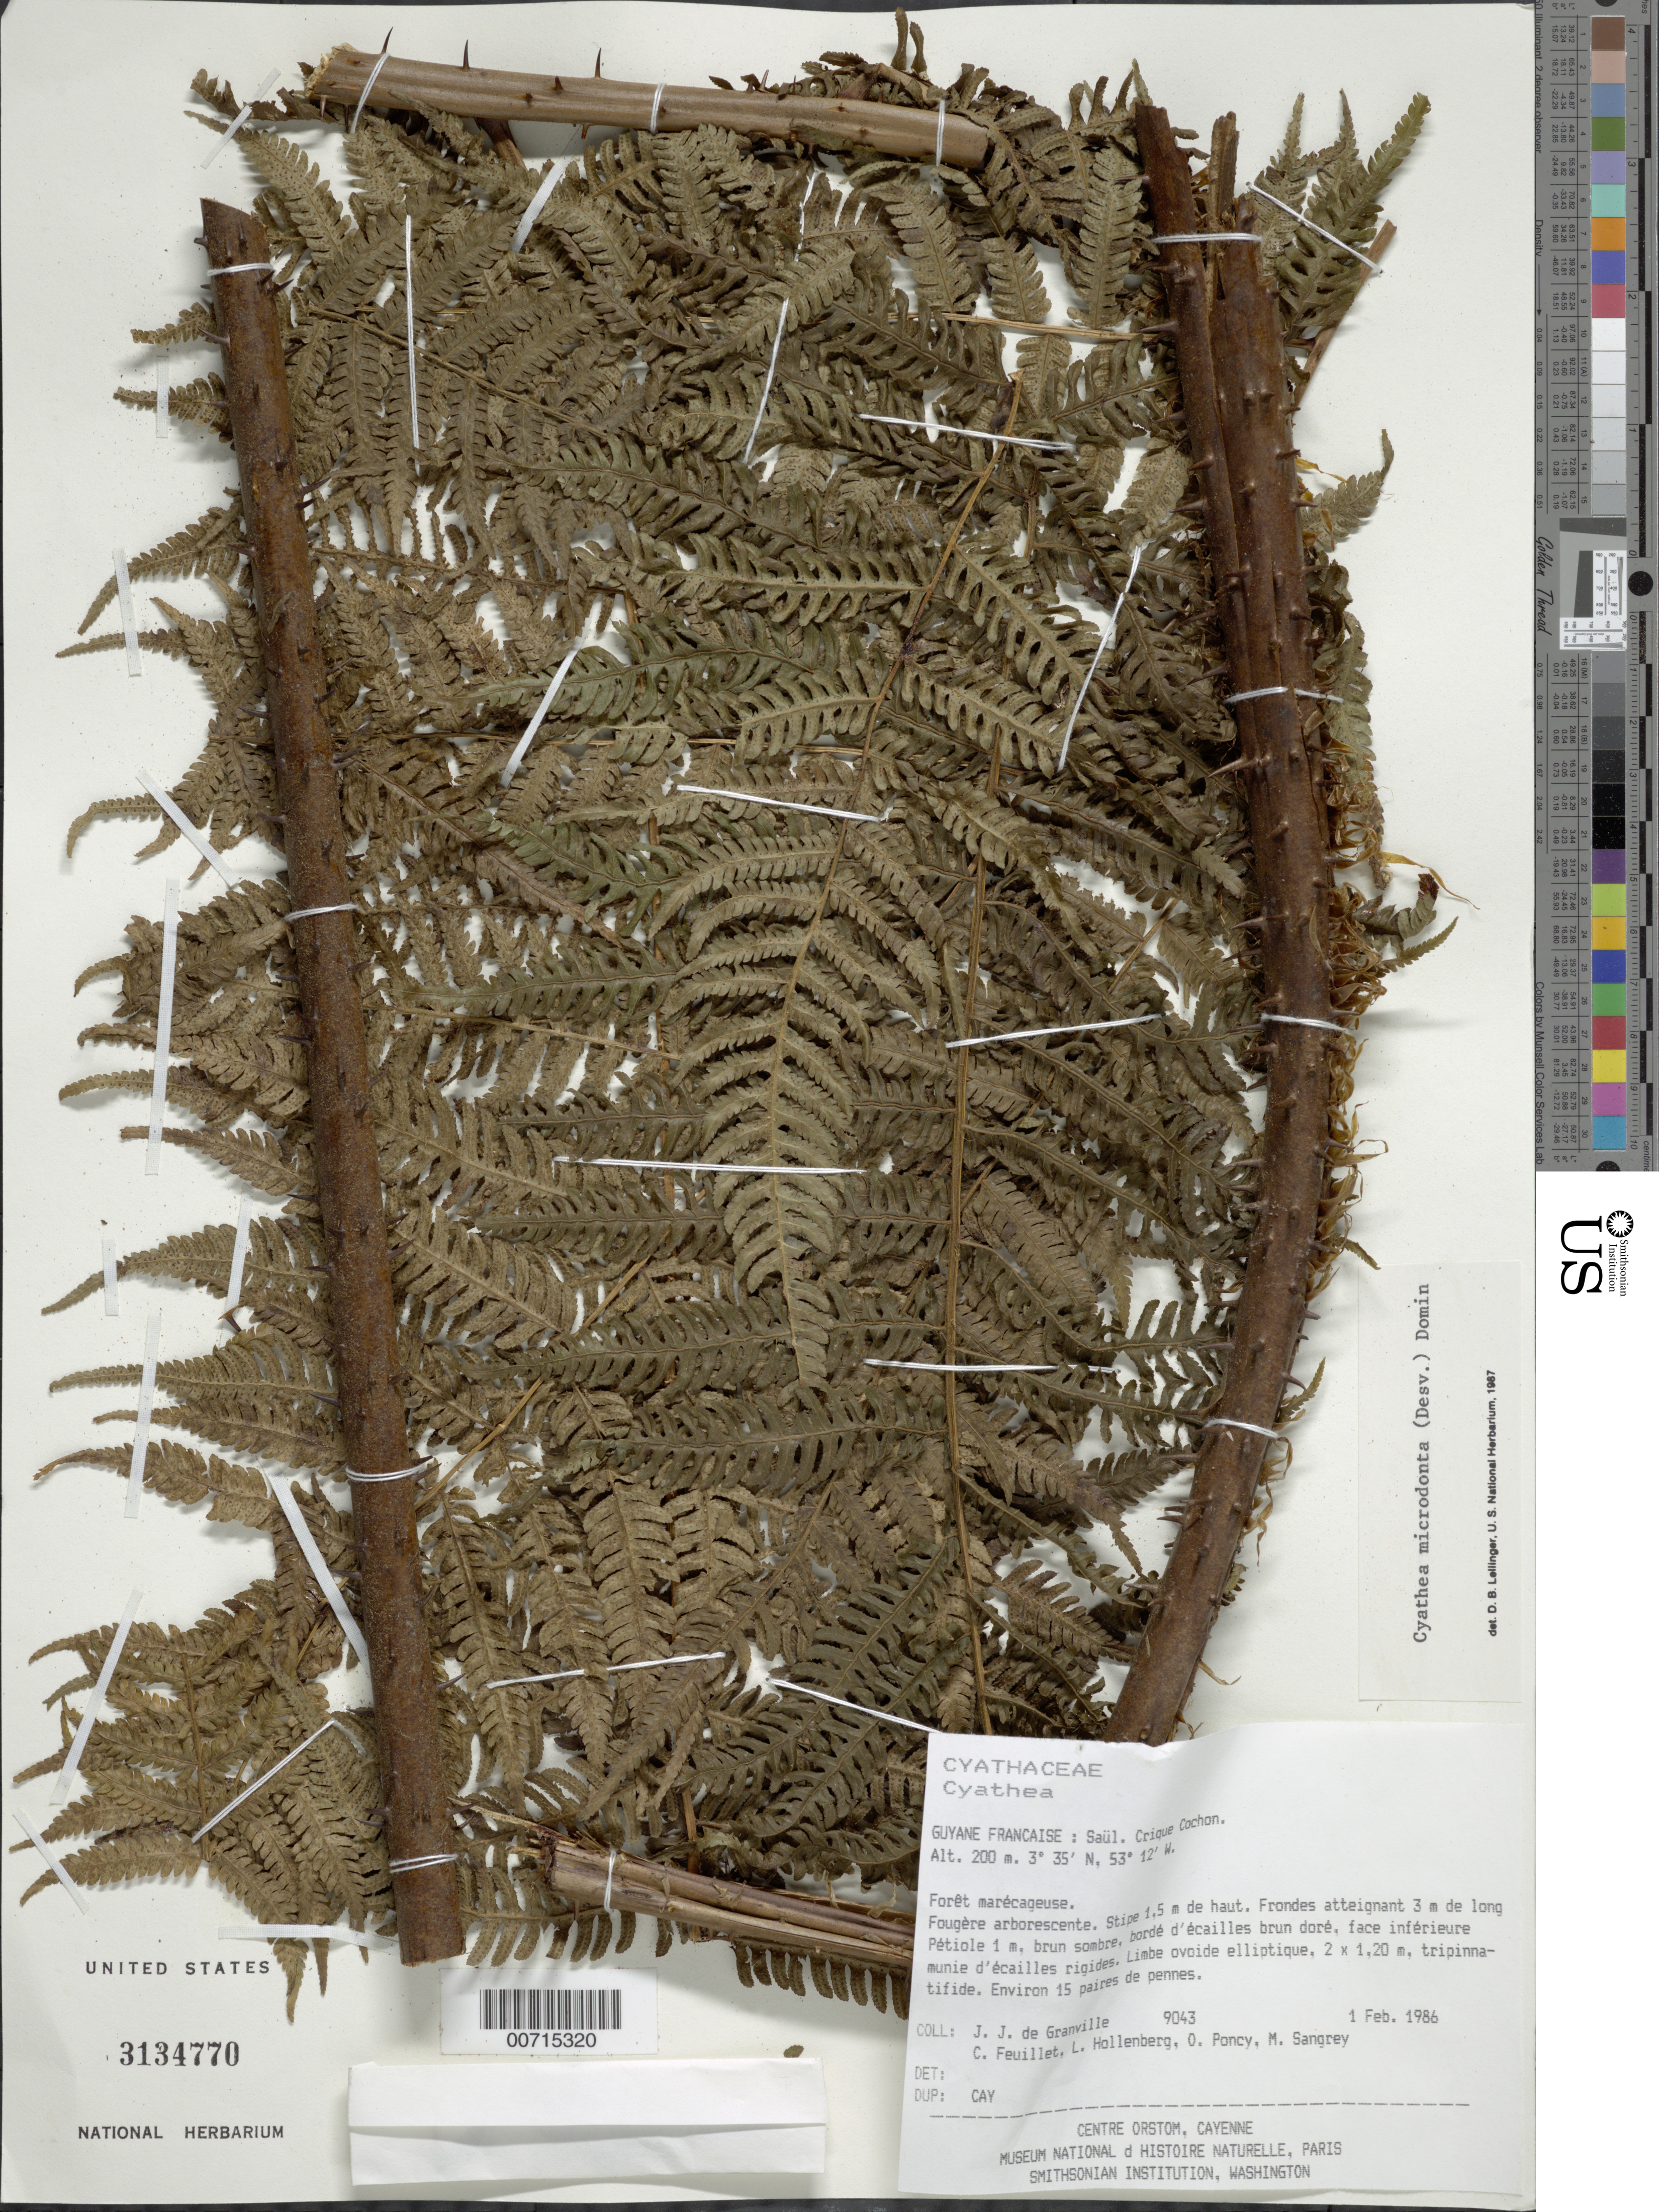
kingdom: Plantae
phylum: Tracheophyta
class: Polypodiopsida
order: Cyatheales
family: Cyatheaceae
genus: Cyathea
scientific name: Cyathea microdonta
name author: (Desv.) Domin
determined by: Lellinger, David B., (BOT), Smithsonian Institution - National Museum of Natural History (UNITED STATES)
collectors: J.-J. de Granville, C. Feuillet, L. Hollenberg, O. Poncy & M. S. Sangrey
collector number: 9043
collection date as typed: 1-Feb-86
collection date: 1986-02-01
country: French Guiana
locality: Saül, Crique Cochon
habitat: Forêt marécageuse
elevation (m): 200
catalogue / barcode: US 3134770